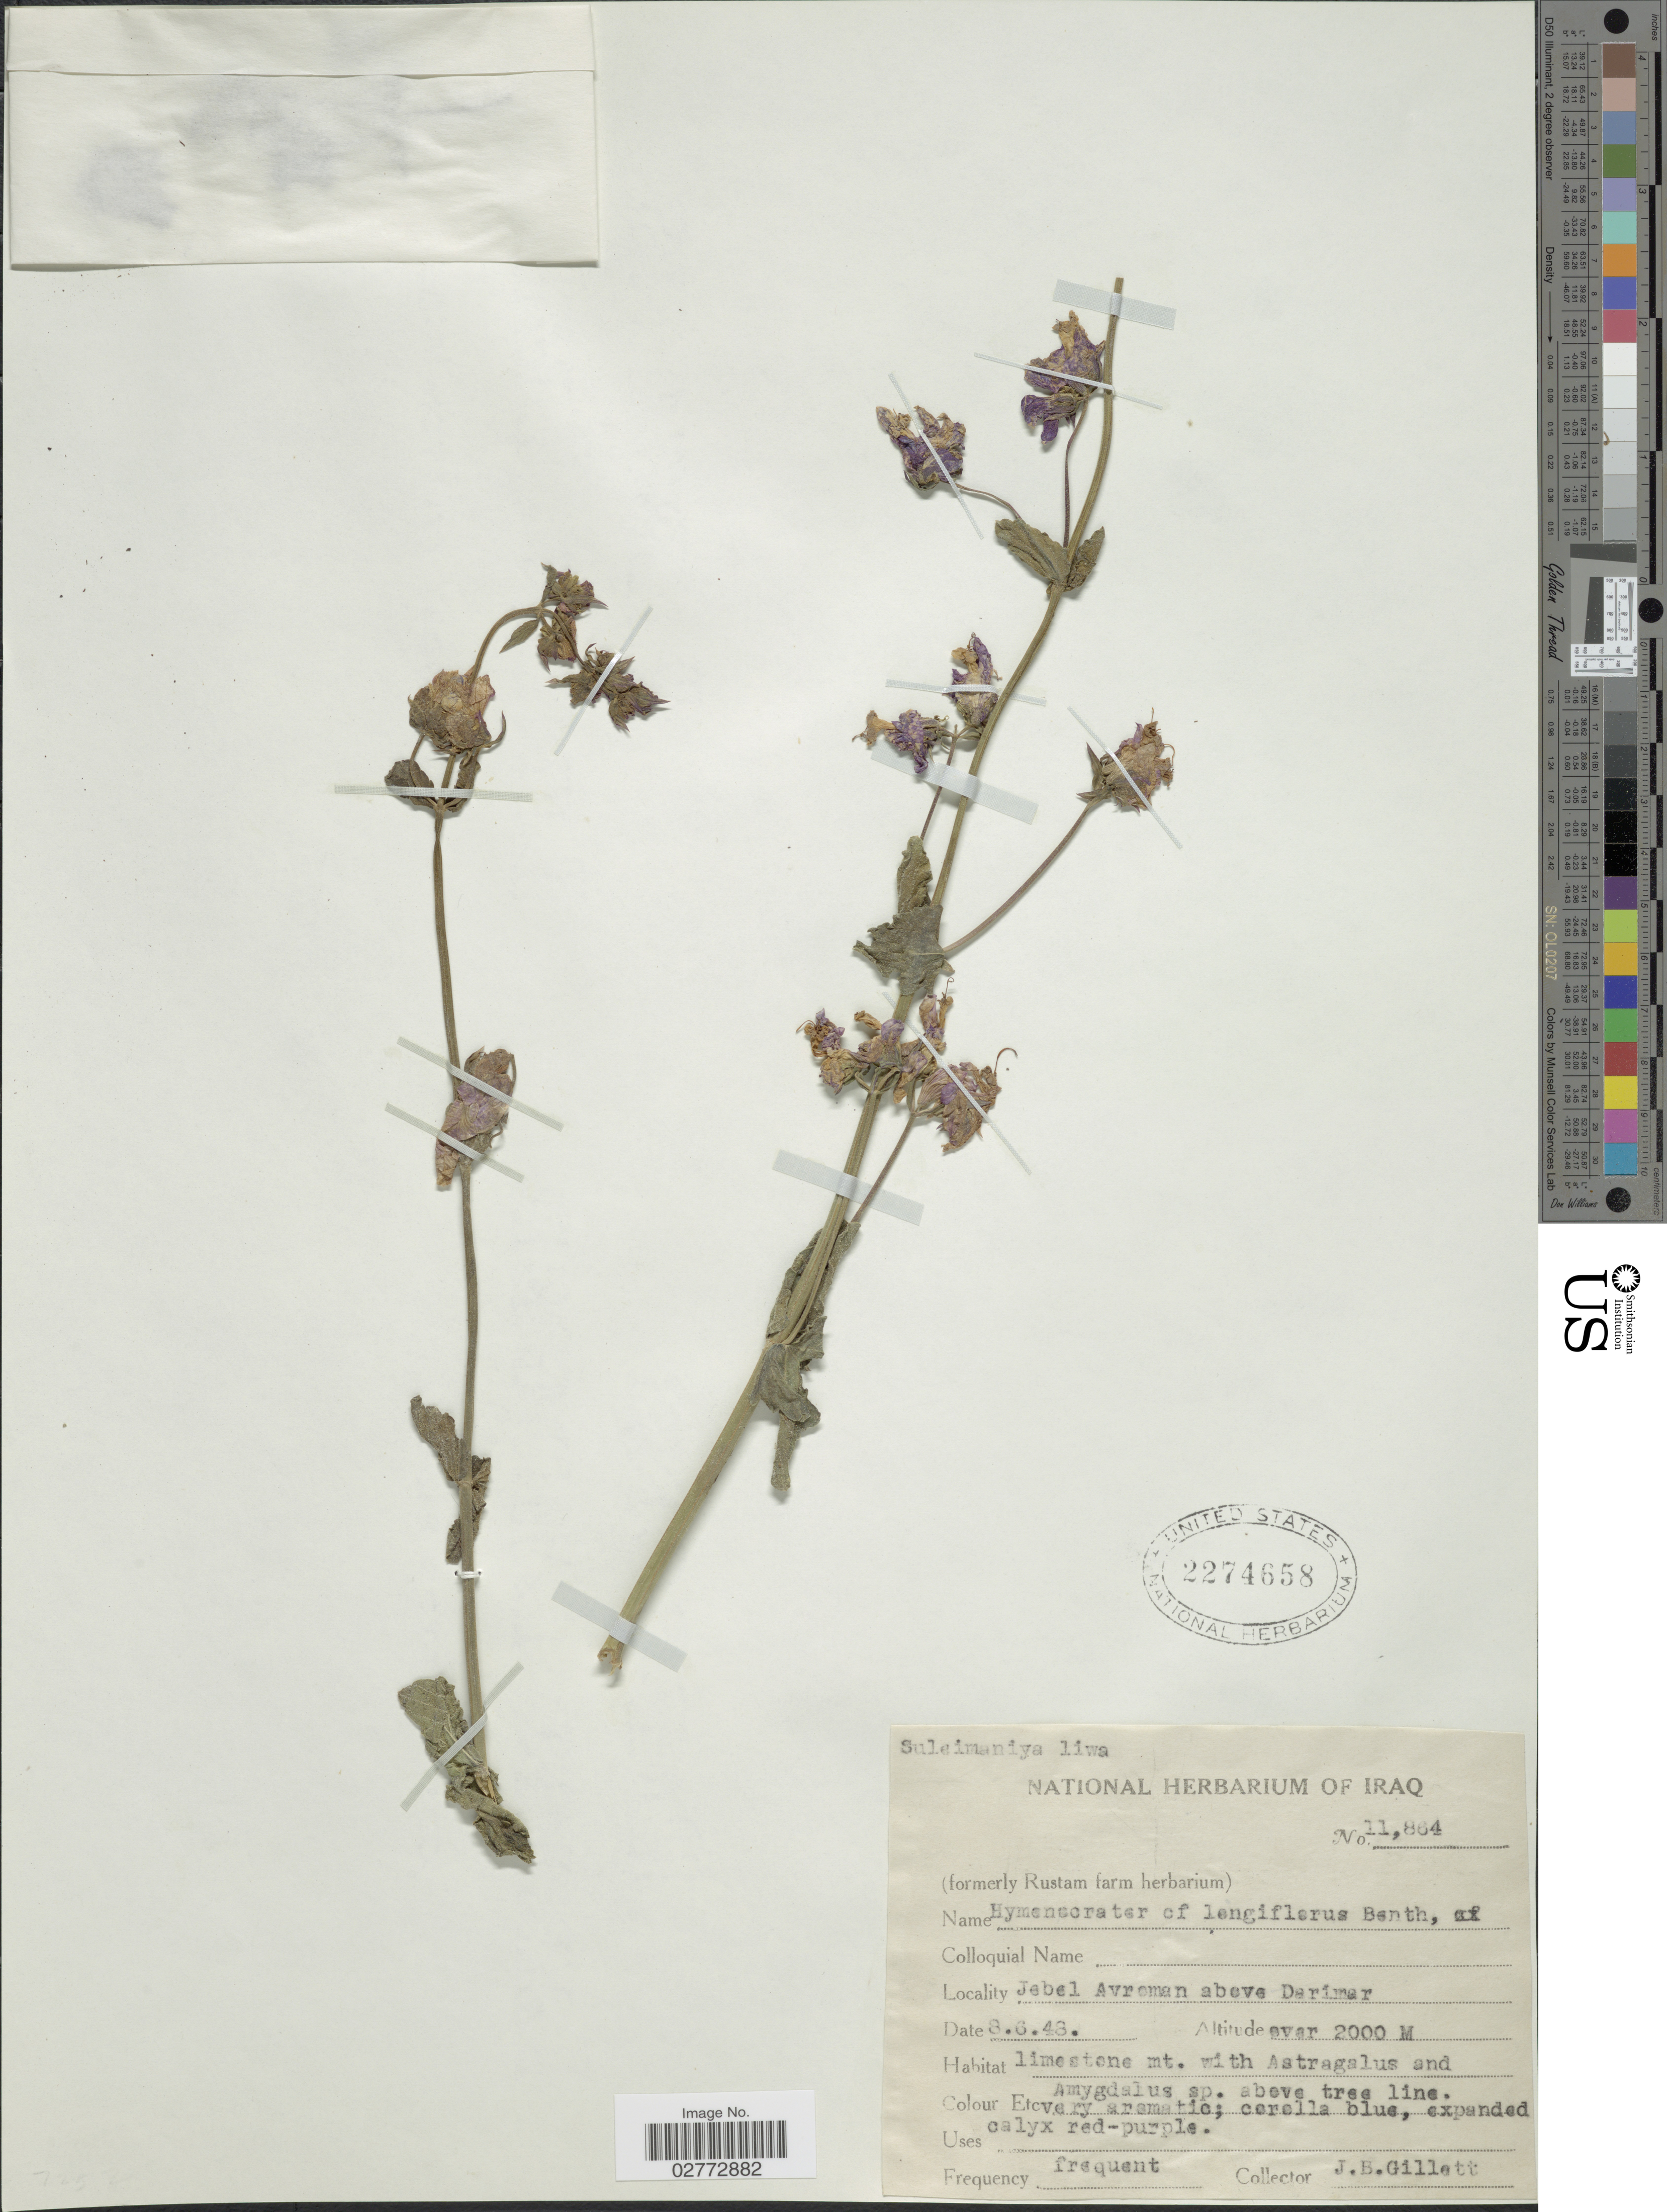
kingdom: Plantae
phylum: Tracheophyta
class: Magnoliopsida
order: Lamiales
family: Lamiaceae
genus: Hymenocrater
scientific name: Hymenocrater longiflorus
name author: Benth.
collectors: J. B. Gillett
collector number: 11864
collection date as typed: Transcribed d/m/y: 8/6/48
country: Iraq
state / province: As Sulaymānīyah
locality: Suleimaniya liwa. Jebel Avroman above Darimar.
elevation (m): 2000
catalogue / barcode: US 2274658